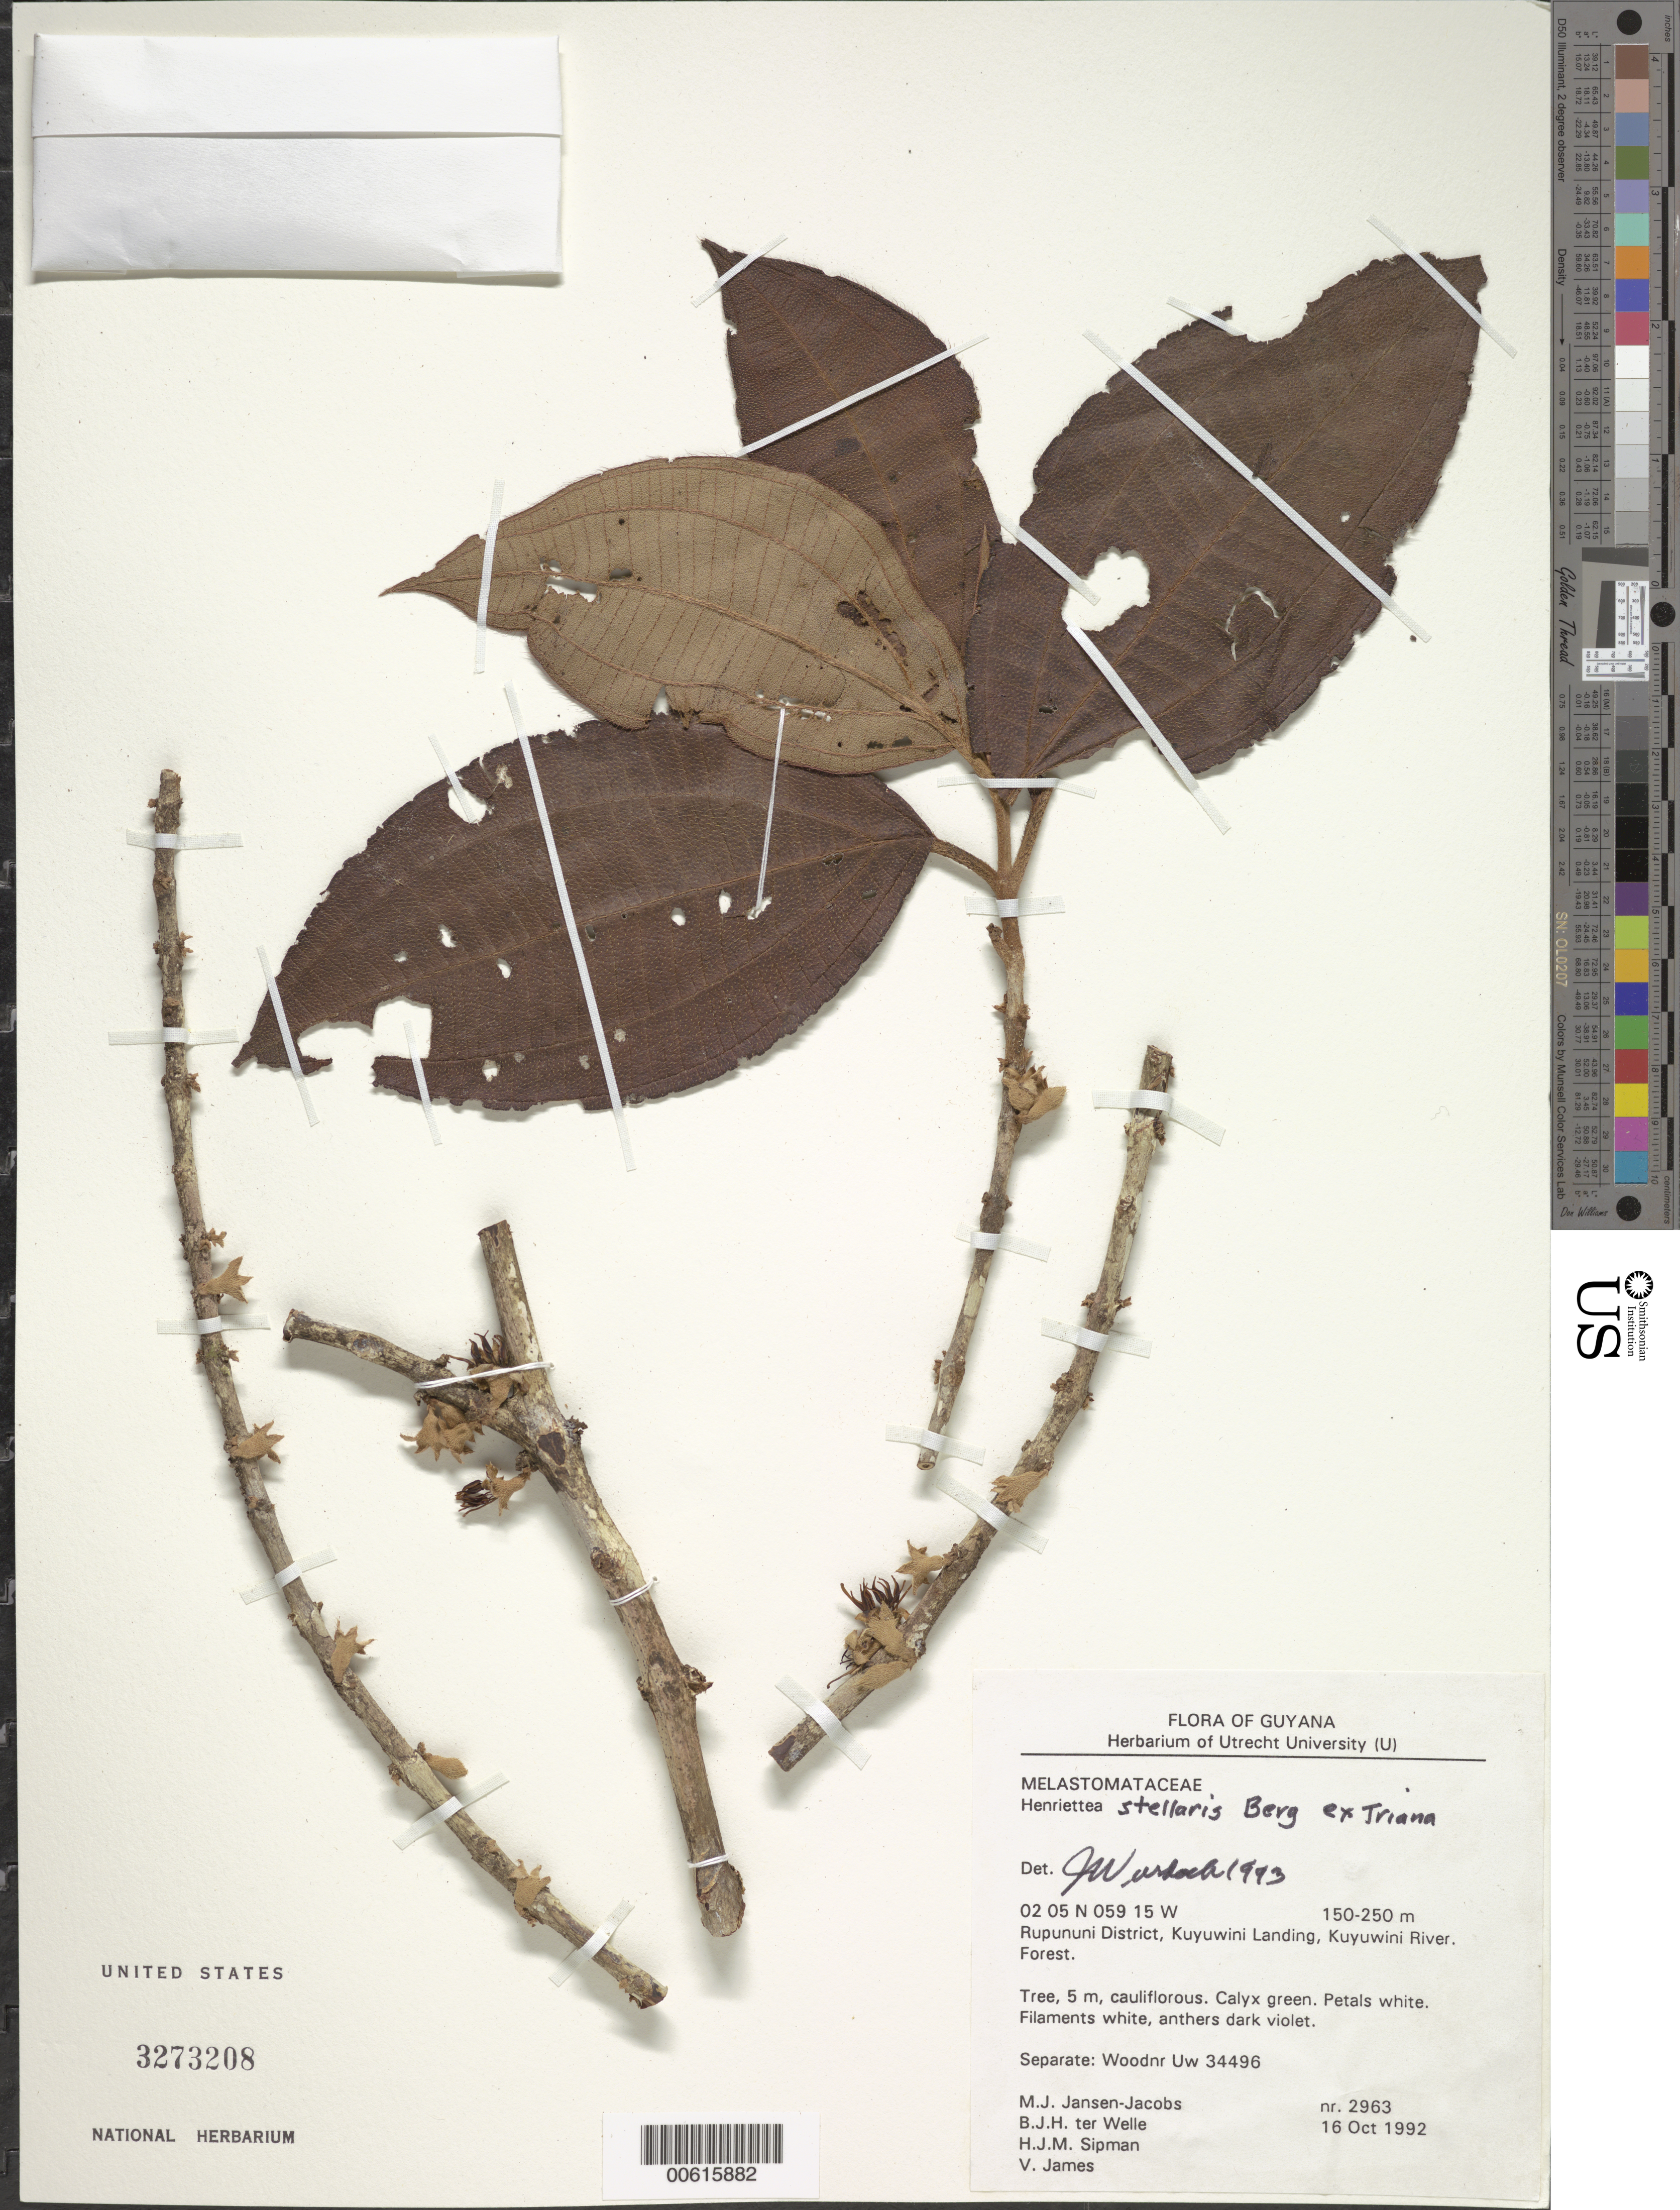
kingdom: Plantae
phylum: Tracheophyta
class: Magnoliopsida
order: Myrtales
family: Melastomataceae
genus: Henriettea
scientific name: Henriettea stellaris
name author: O. Berg ex Triana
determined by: Wurdack, John J., (US), US (UNITED STATES)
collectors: M. J. Jansen-Jacobs, B. Welle, H. J. M. Sipman & V. James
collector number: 2963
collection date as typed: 16-Oct-92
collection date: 1992-10-16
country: Guyana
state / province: U. Takutu-U. Essequibo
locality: Kuyuwini Landing, Kuyuwini River, Rupununi District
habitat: Forest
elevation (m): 150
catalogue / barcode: US 3273208